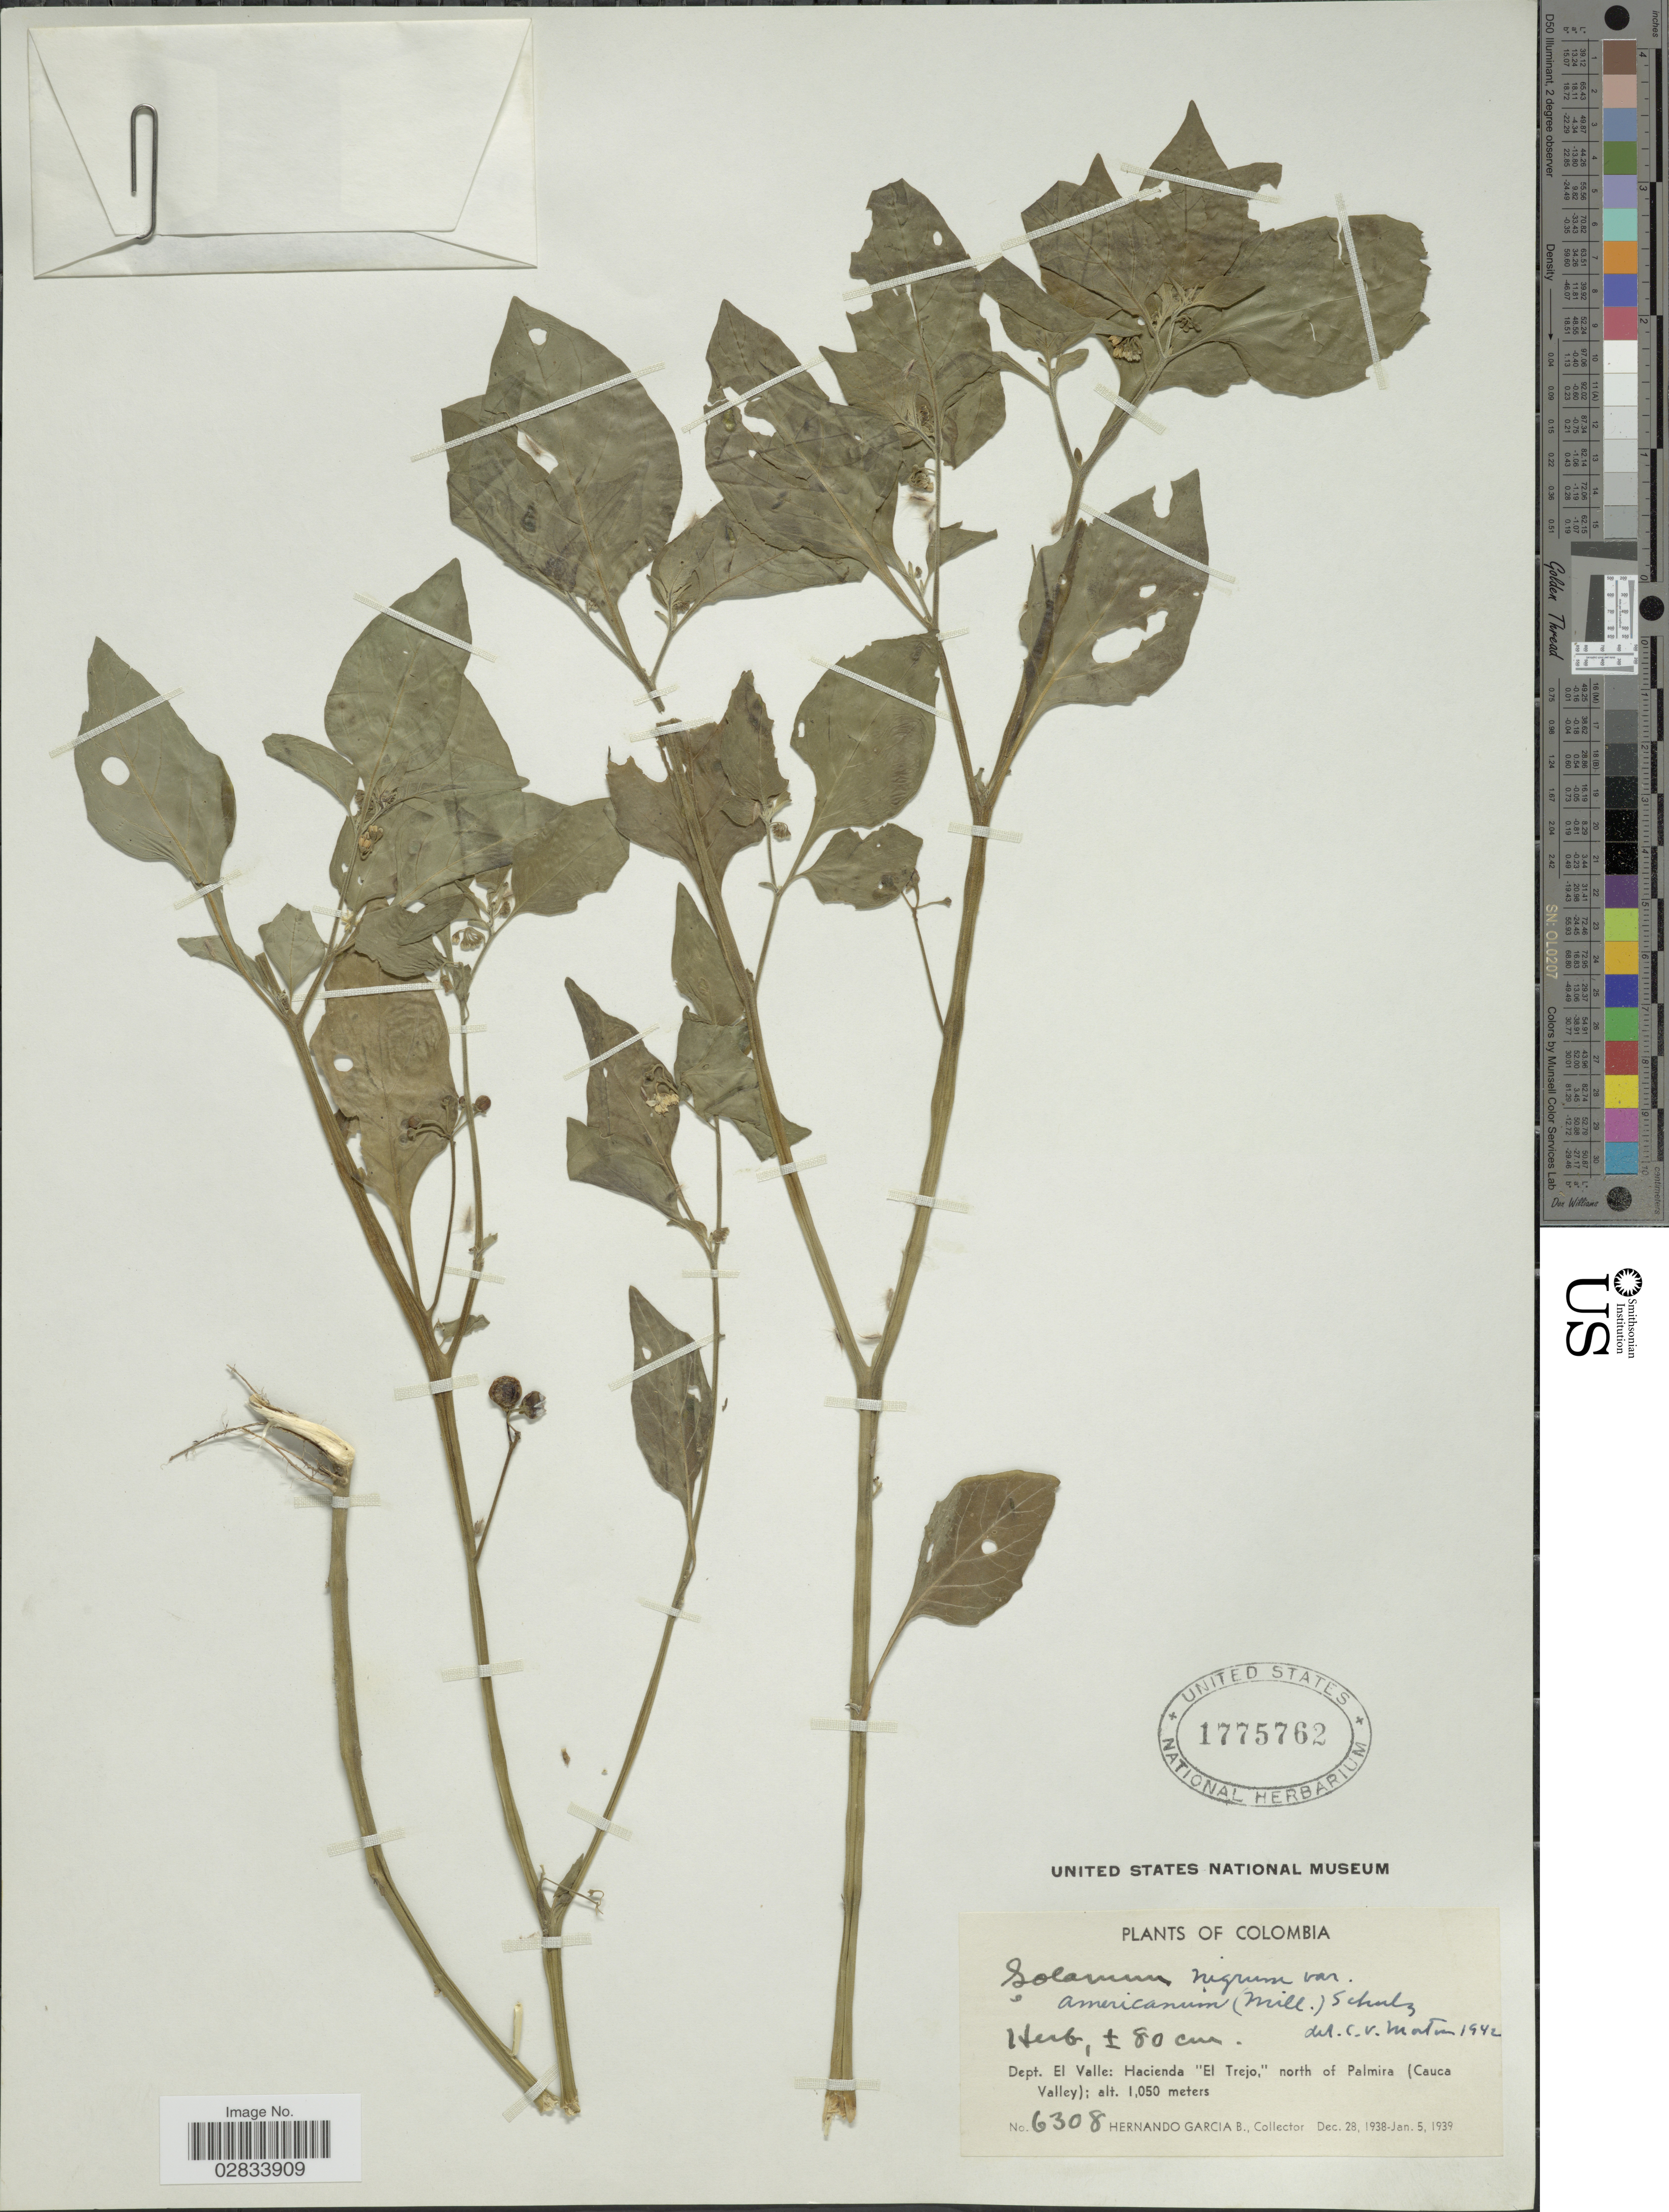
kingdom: Plantae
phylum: Tracheophyta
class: Magnoliopsida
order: Solanales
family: Solanaceae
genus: Solanum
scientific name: Solanum nigrum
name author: L.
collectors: H. García Barriga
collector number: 6308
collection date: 1938-12-28/1939-01-05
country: Colombia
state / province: Valle del Cauca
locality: Dept. El Valle: Hacienda "El Trejo", north of Palmira (Cauca Valley).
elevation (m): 1050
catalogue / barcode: US 1775762